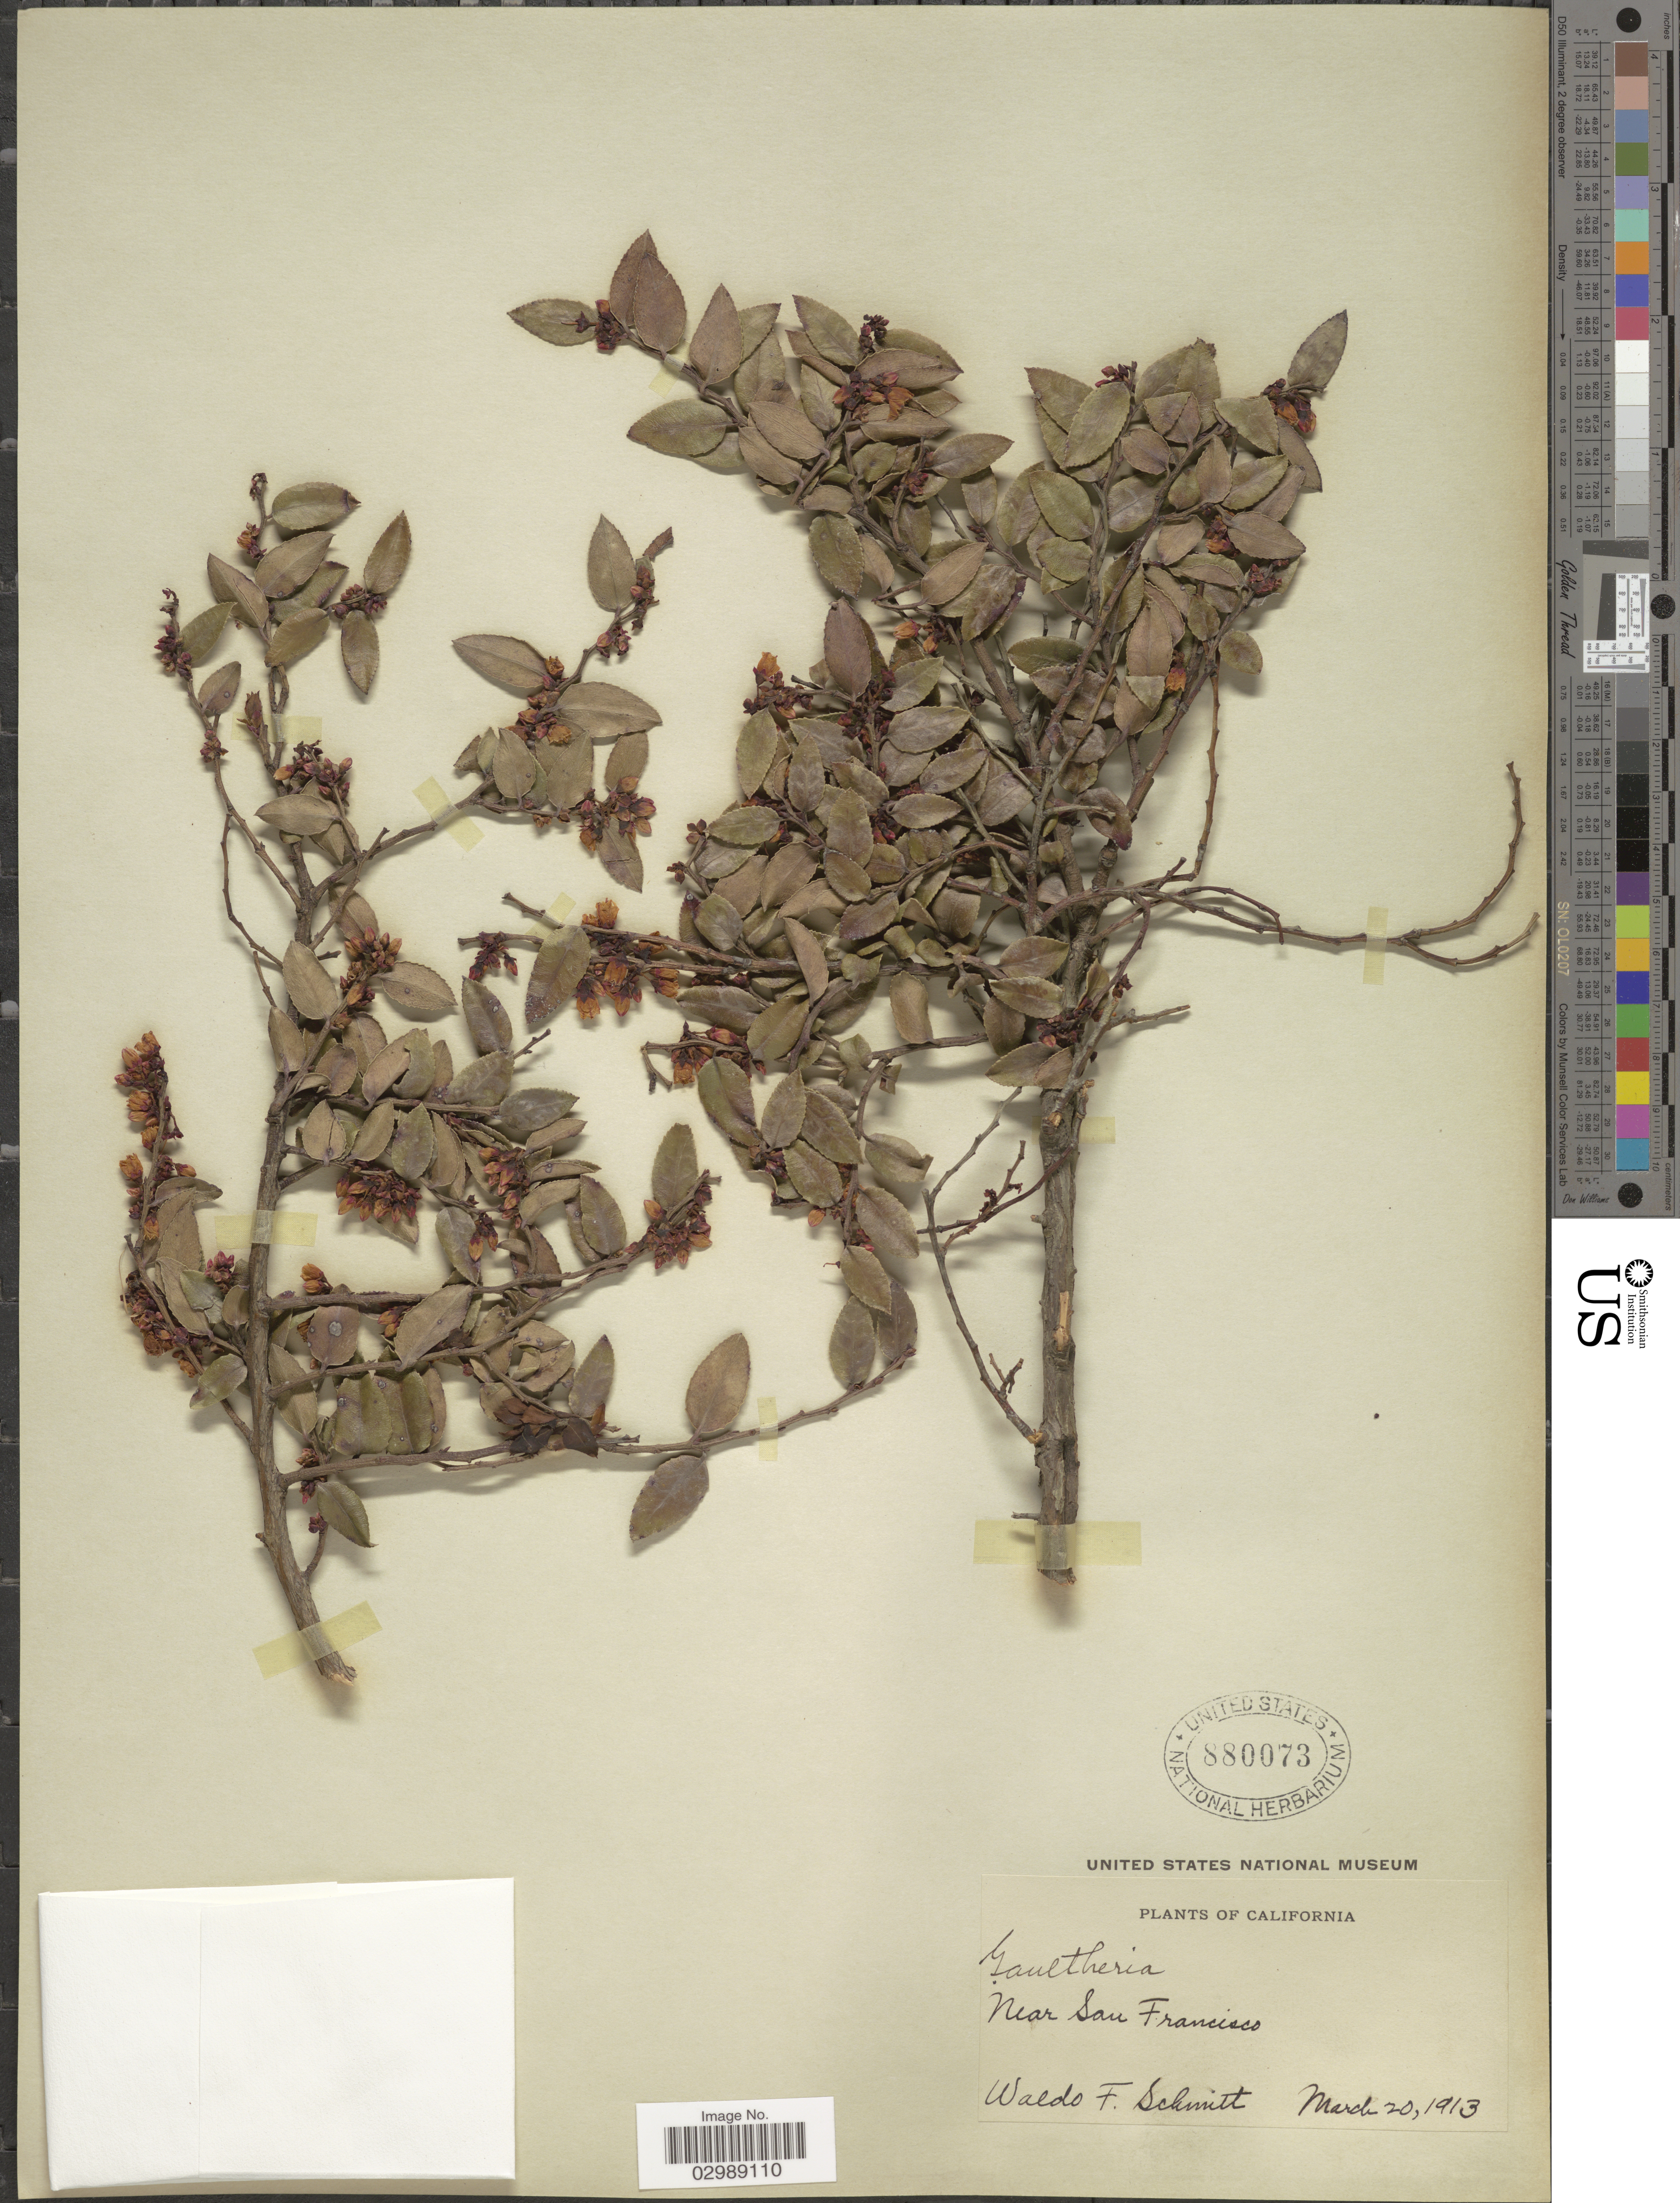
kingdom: Plantae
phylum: Tracheophyta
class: Magnoliopsida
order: Ericales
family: Ericaceae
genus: Vaccinium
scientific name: Vaccinium ovatum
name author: Pursh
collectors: W. F. Schmitt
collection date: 1913-03-20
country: United States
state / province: California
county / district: San Francisco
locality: Near San Francisco.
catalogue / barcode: US 880073